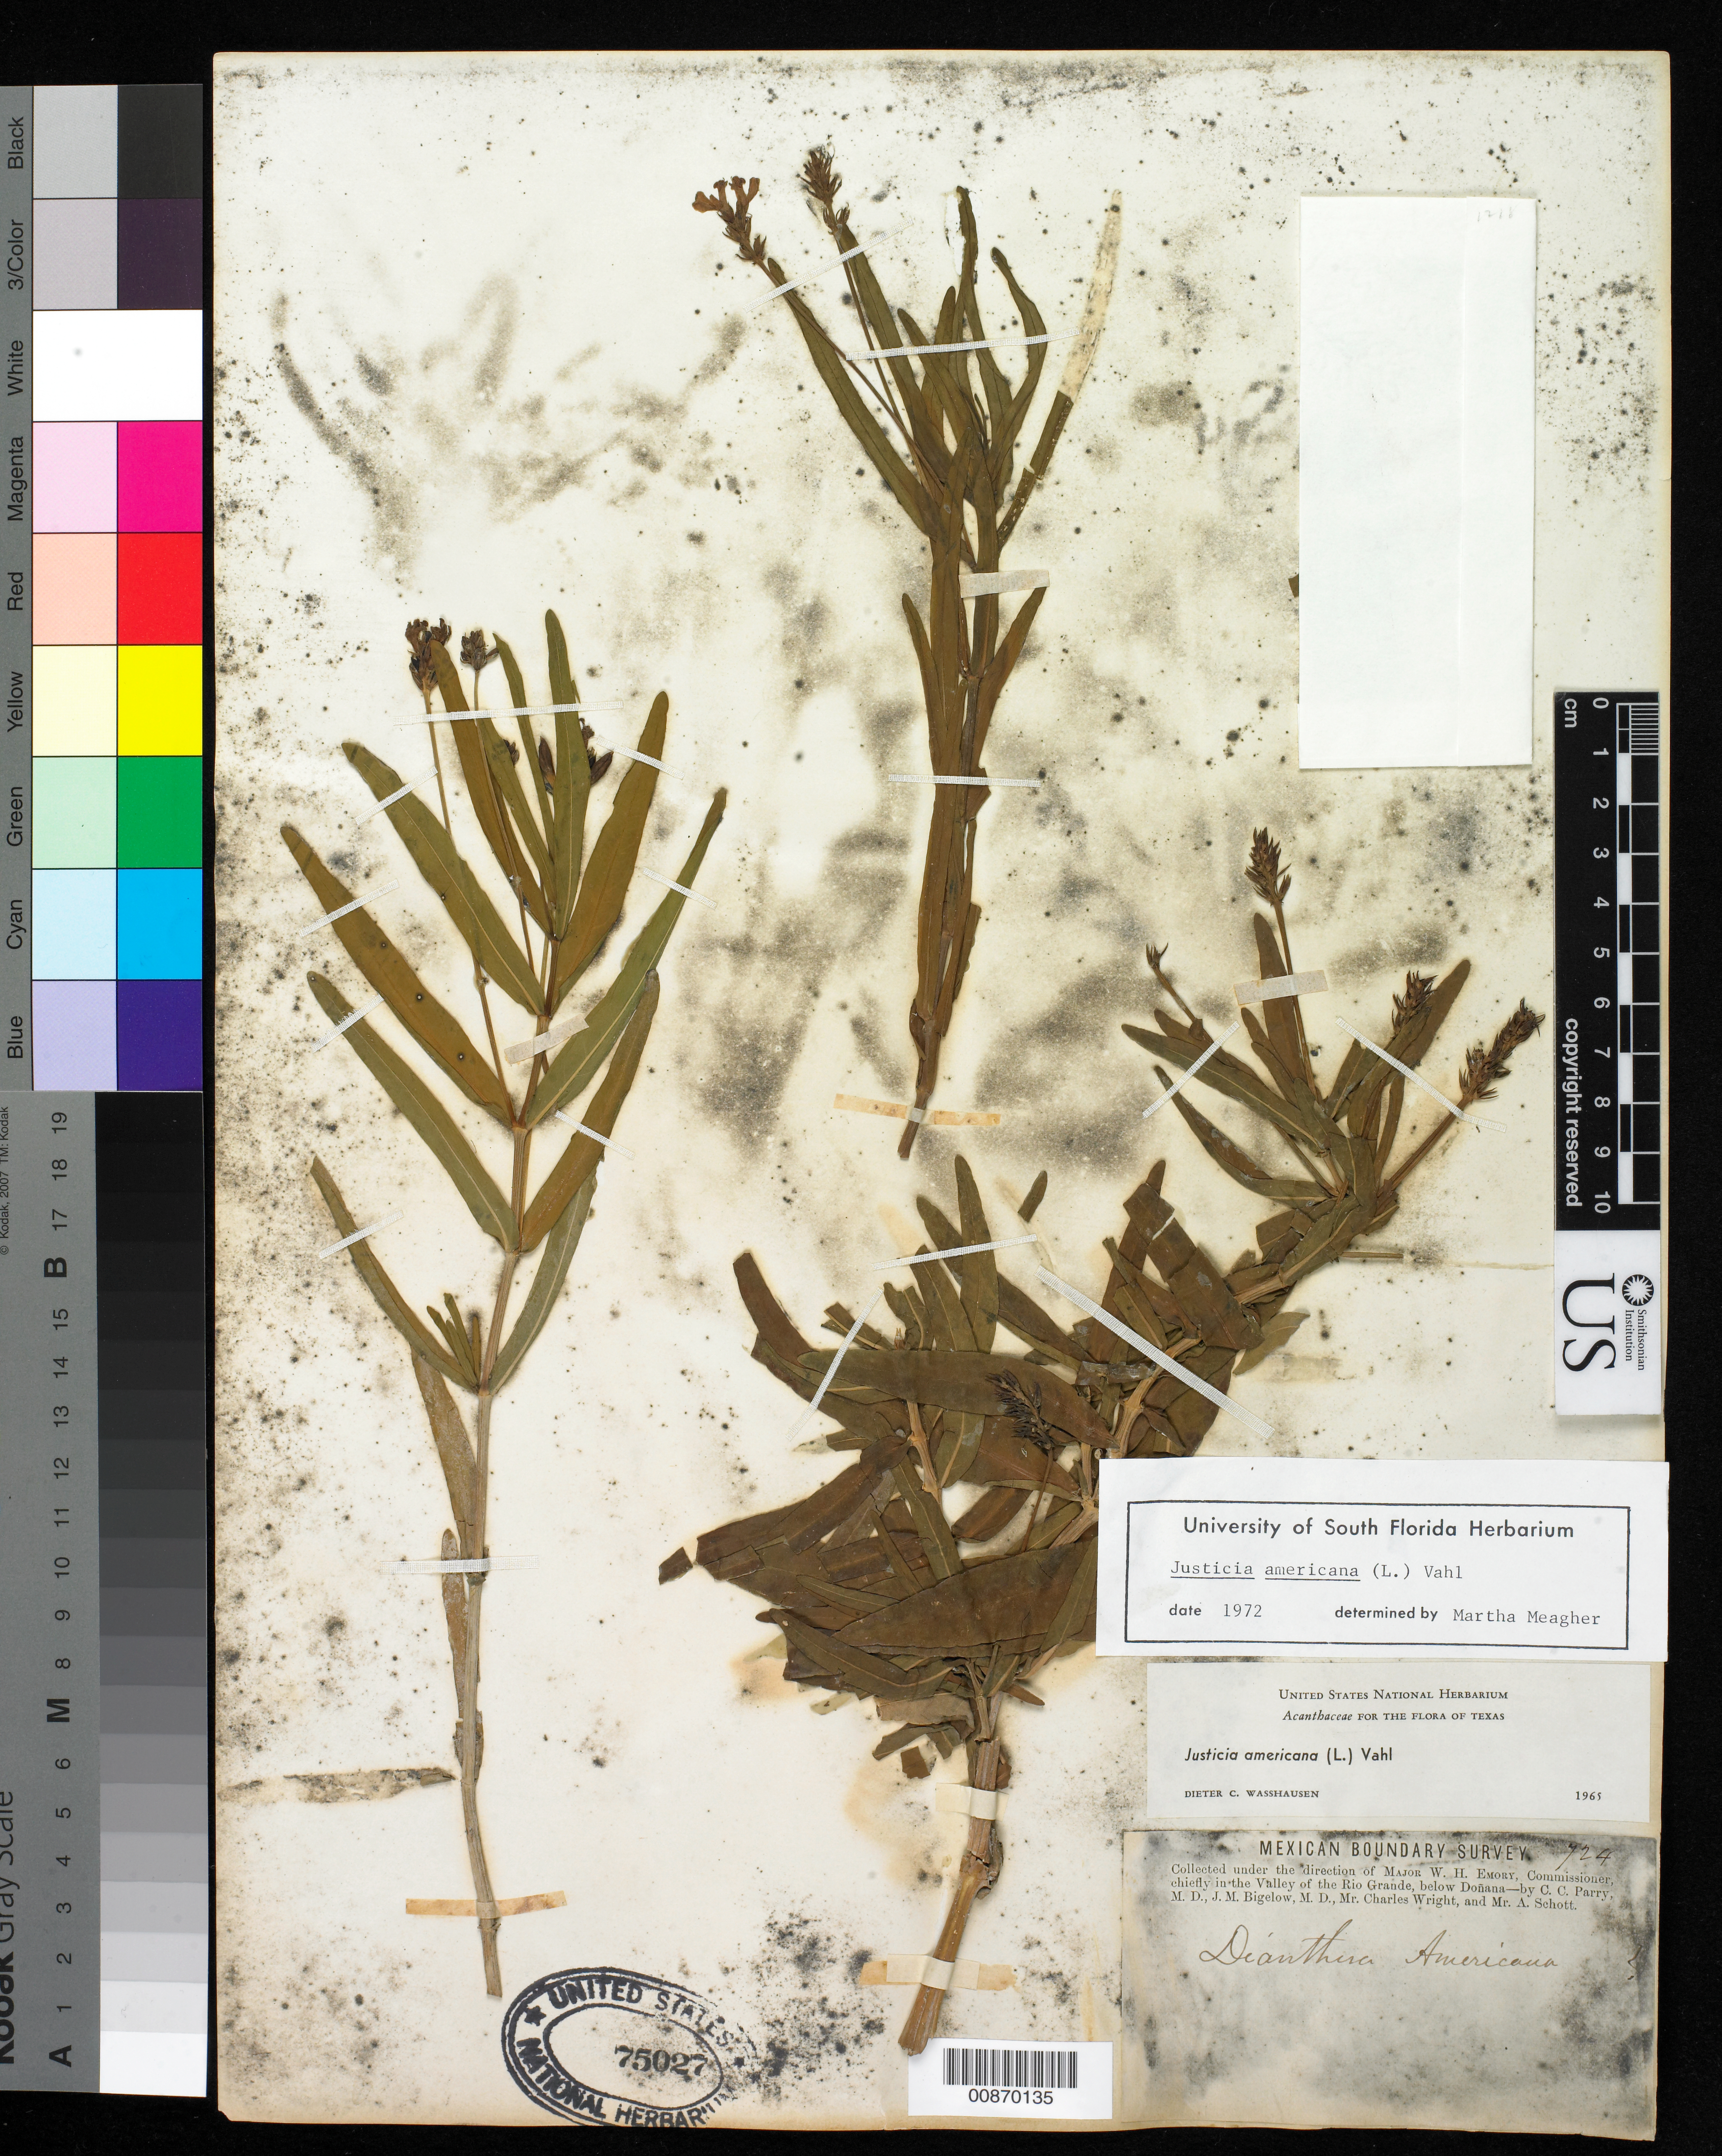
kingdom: Plantae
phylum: Tracheophyta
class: Magnoliopsida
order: Lamiales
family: Acanthaceae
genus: Justicia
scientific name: Justicia americana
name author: (L.) Vahl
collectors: C. C. Parry, J. M. Bigelow, C. Wright & A. C. V. Schott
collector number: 724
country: United States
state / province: New Mexico / Texas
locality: Valley of the Rio Grande, below Doñana.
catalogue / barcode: US 75027